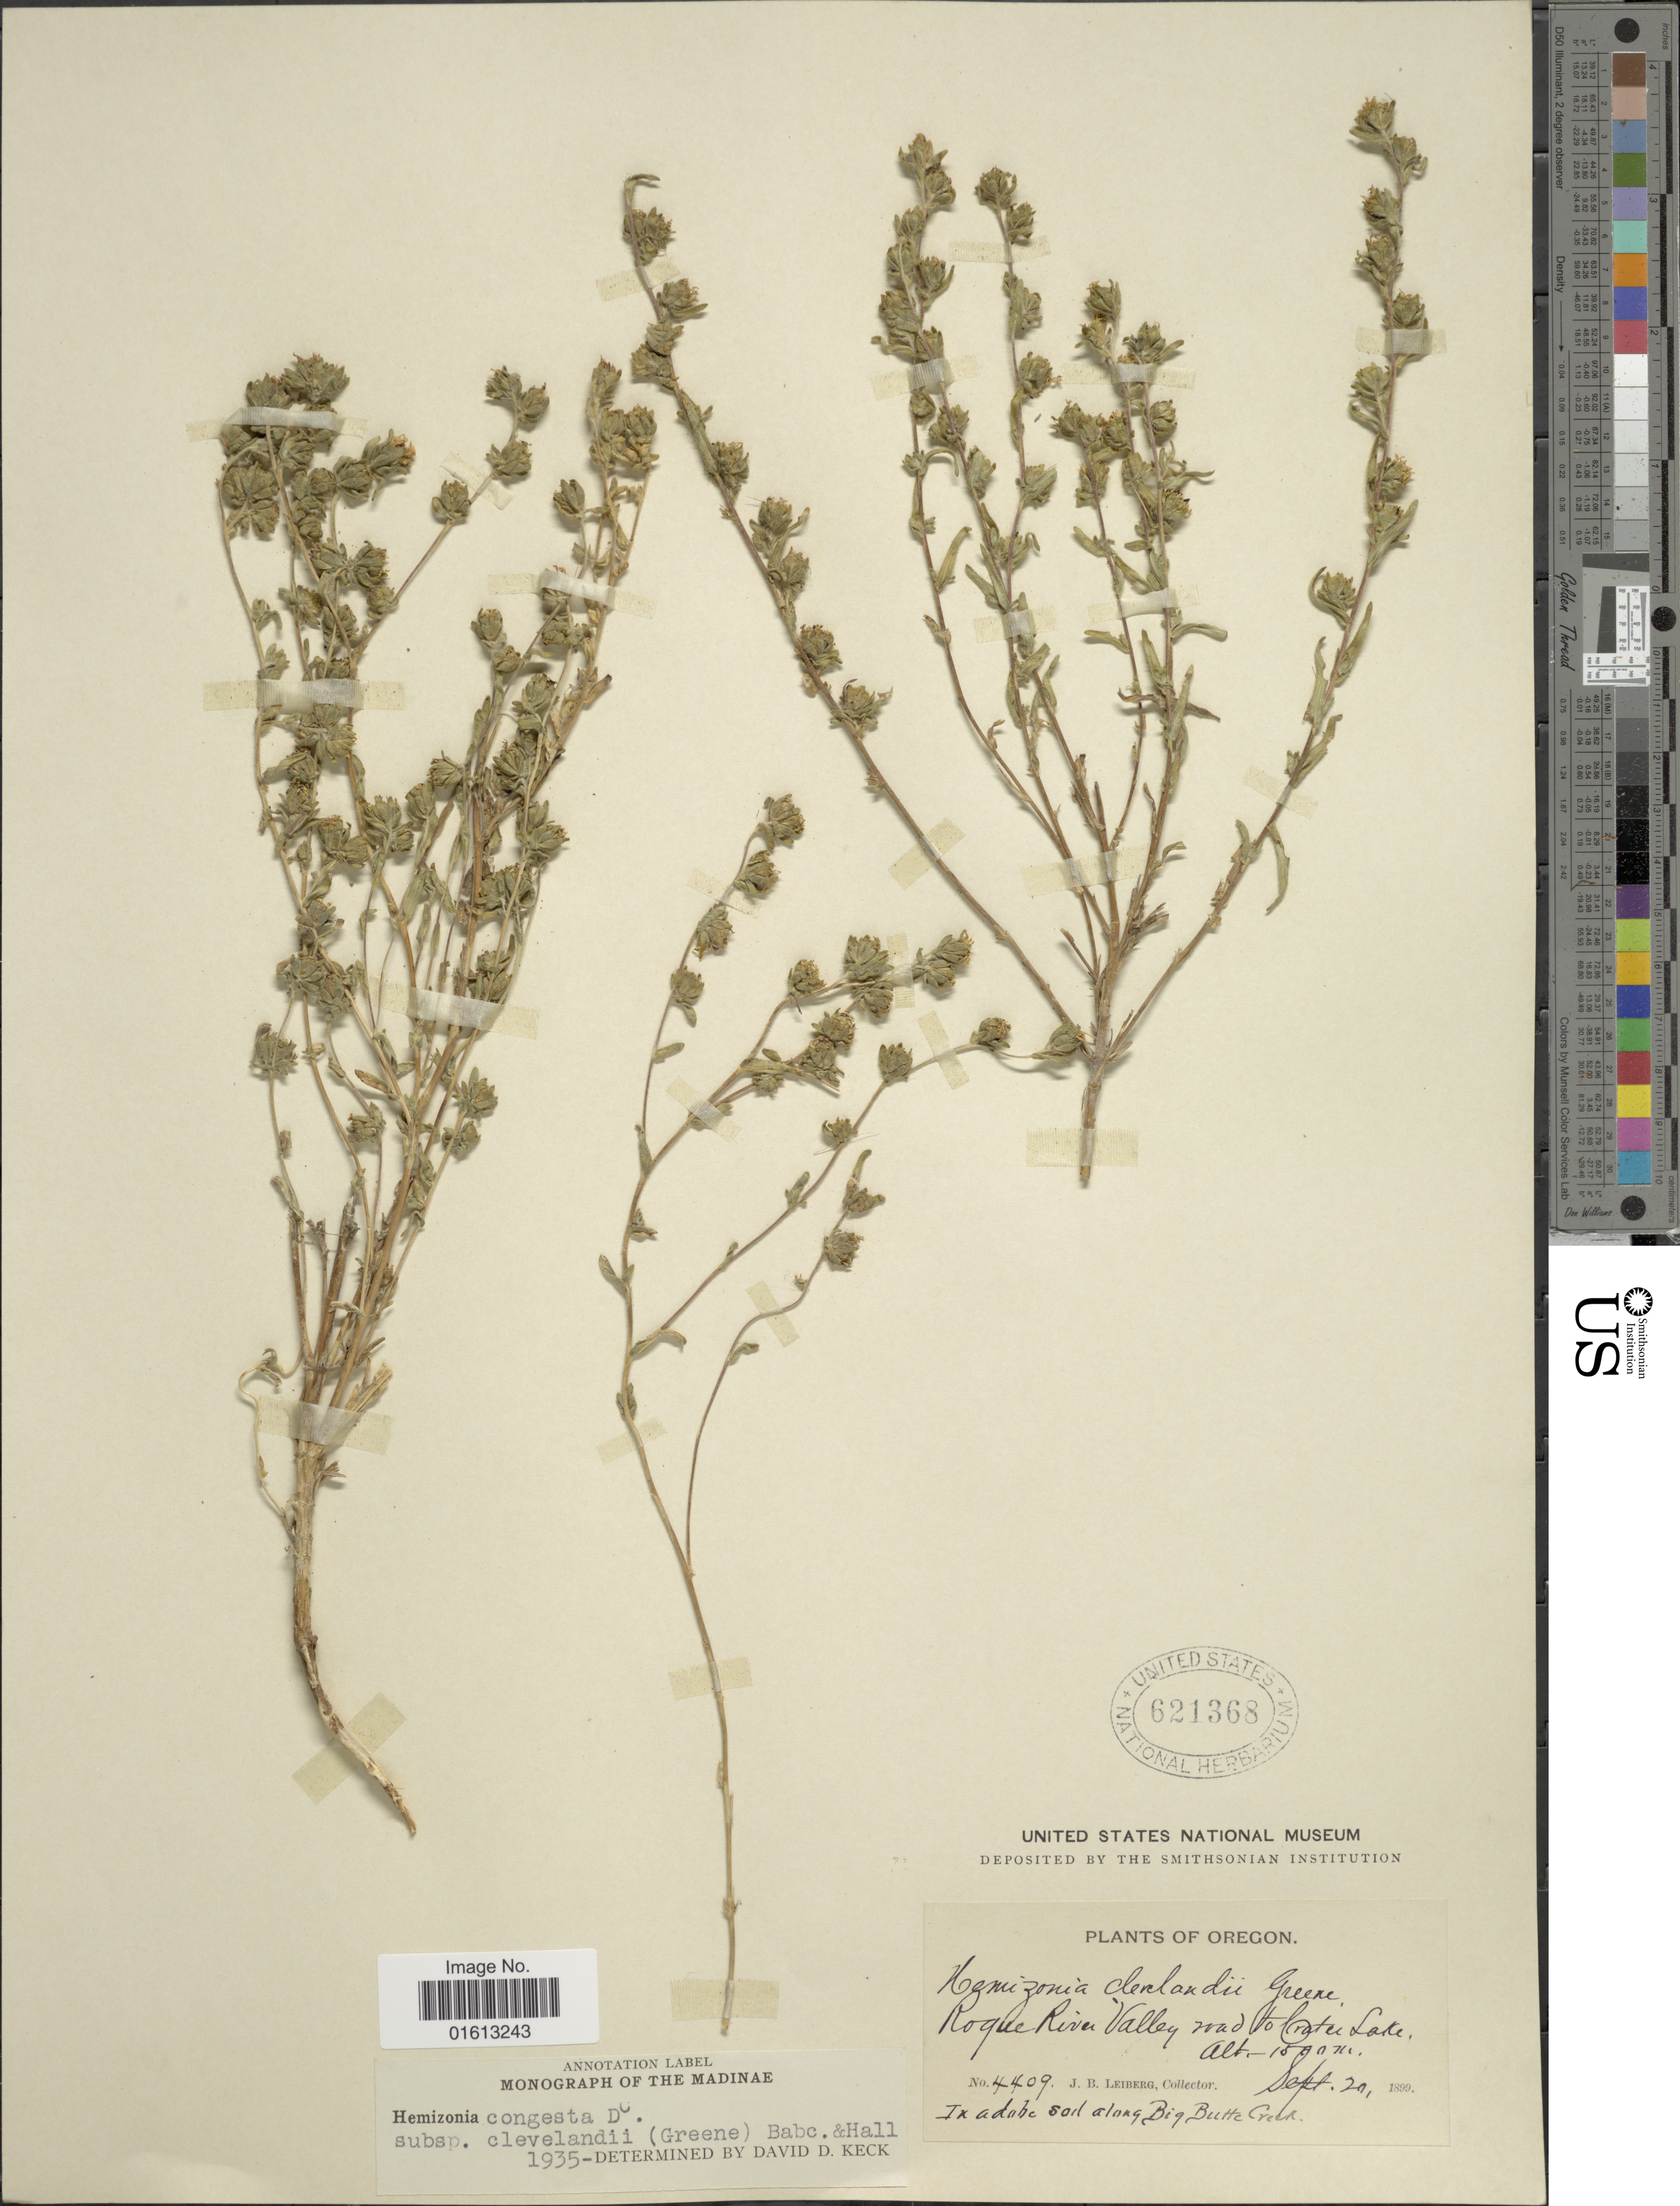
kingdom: Plantae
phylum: Tracheophyta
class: Magnoliopsida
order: Asterales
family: Asteraceae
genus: Hemizonia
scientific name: Hemizonia congesta subsp. clevelandii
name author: (Greene) Babc. & H.M. Hall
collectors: J. B. Leiberg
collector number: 4409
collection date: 1899-09-20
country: United States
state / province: Oregon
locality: Rogue River Valley, road to Crater Lake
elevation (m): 1500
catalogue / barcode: US 621368